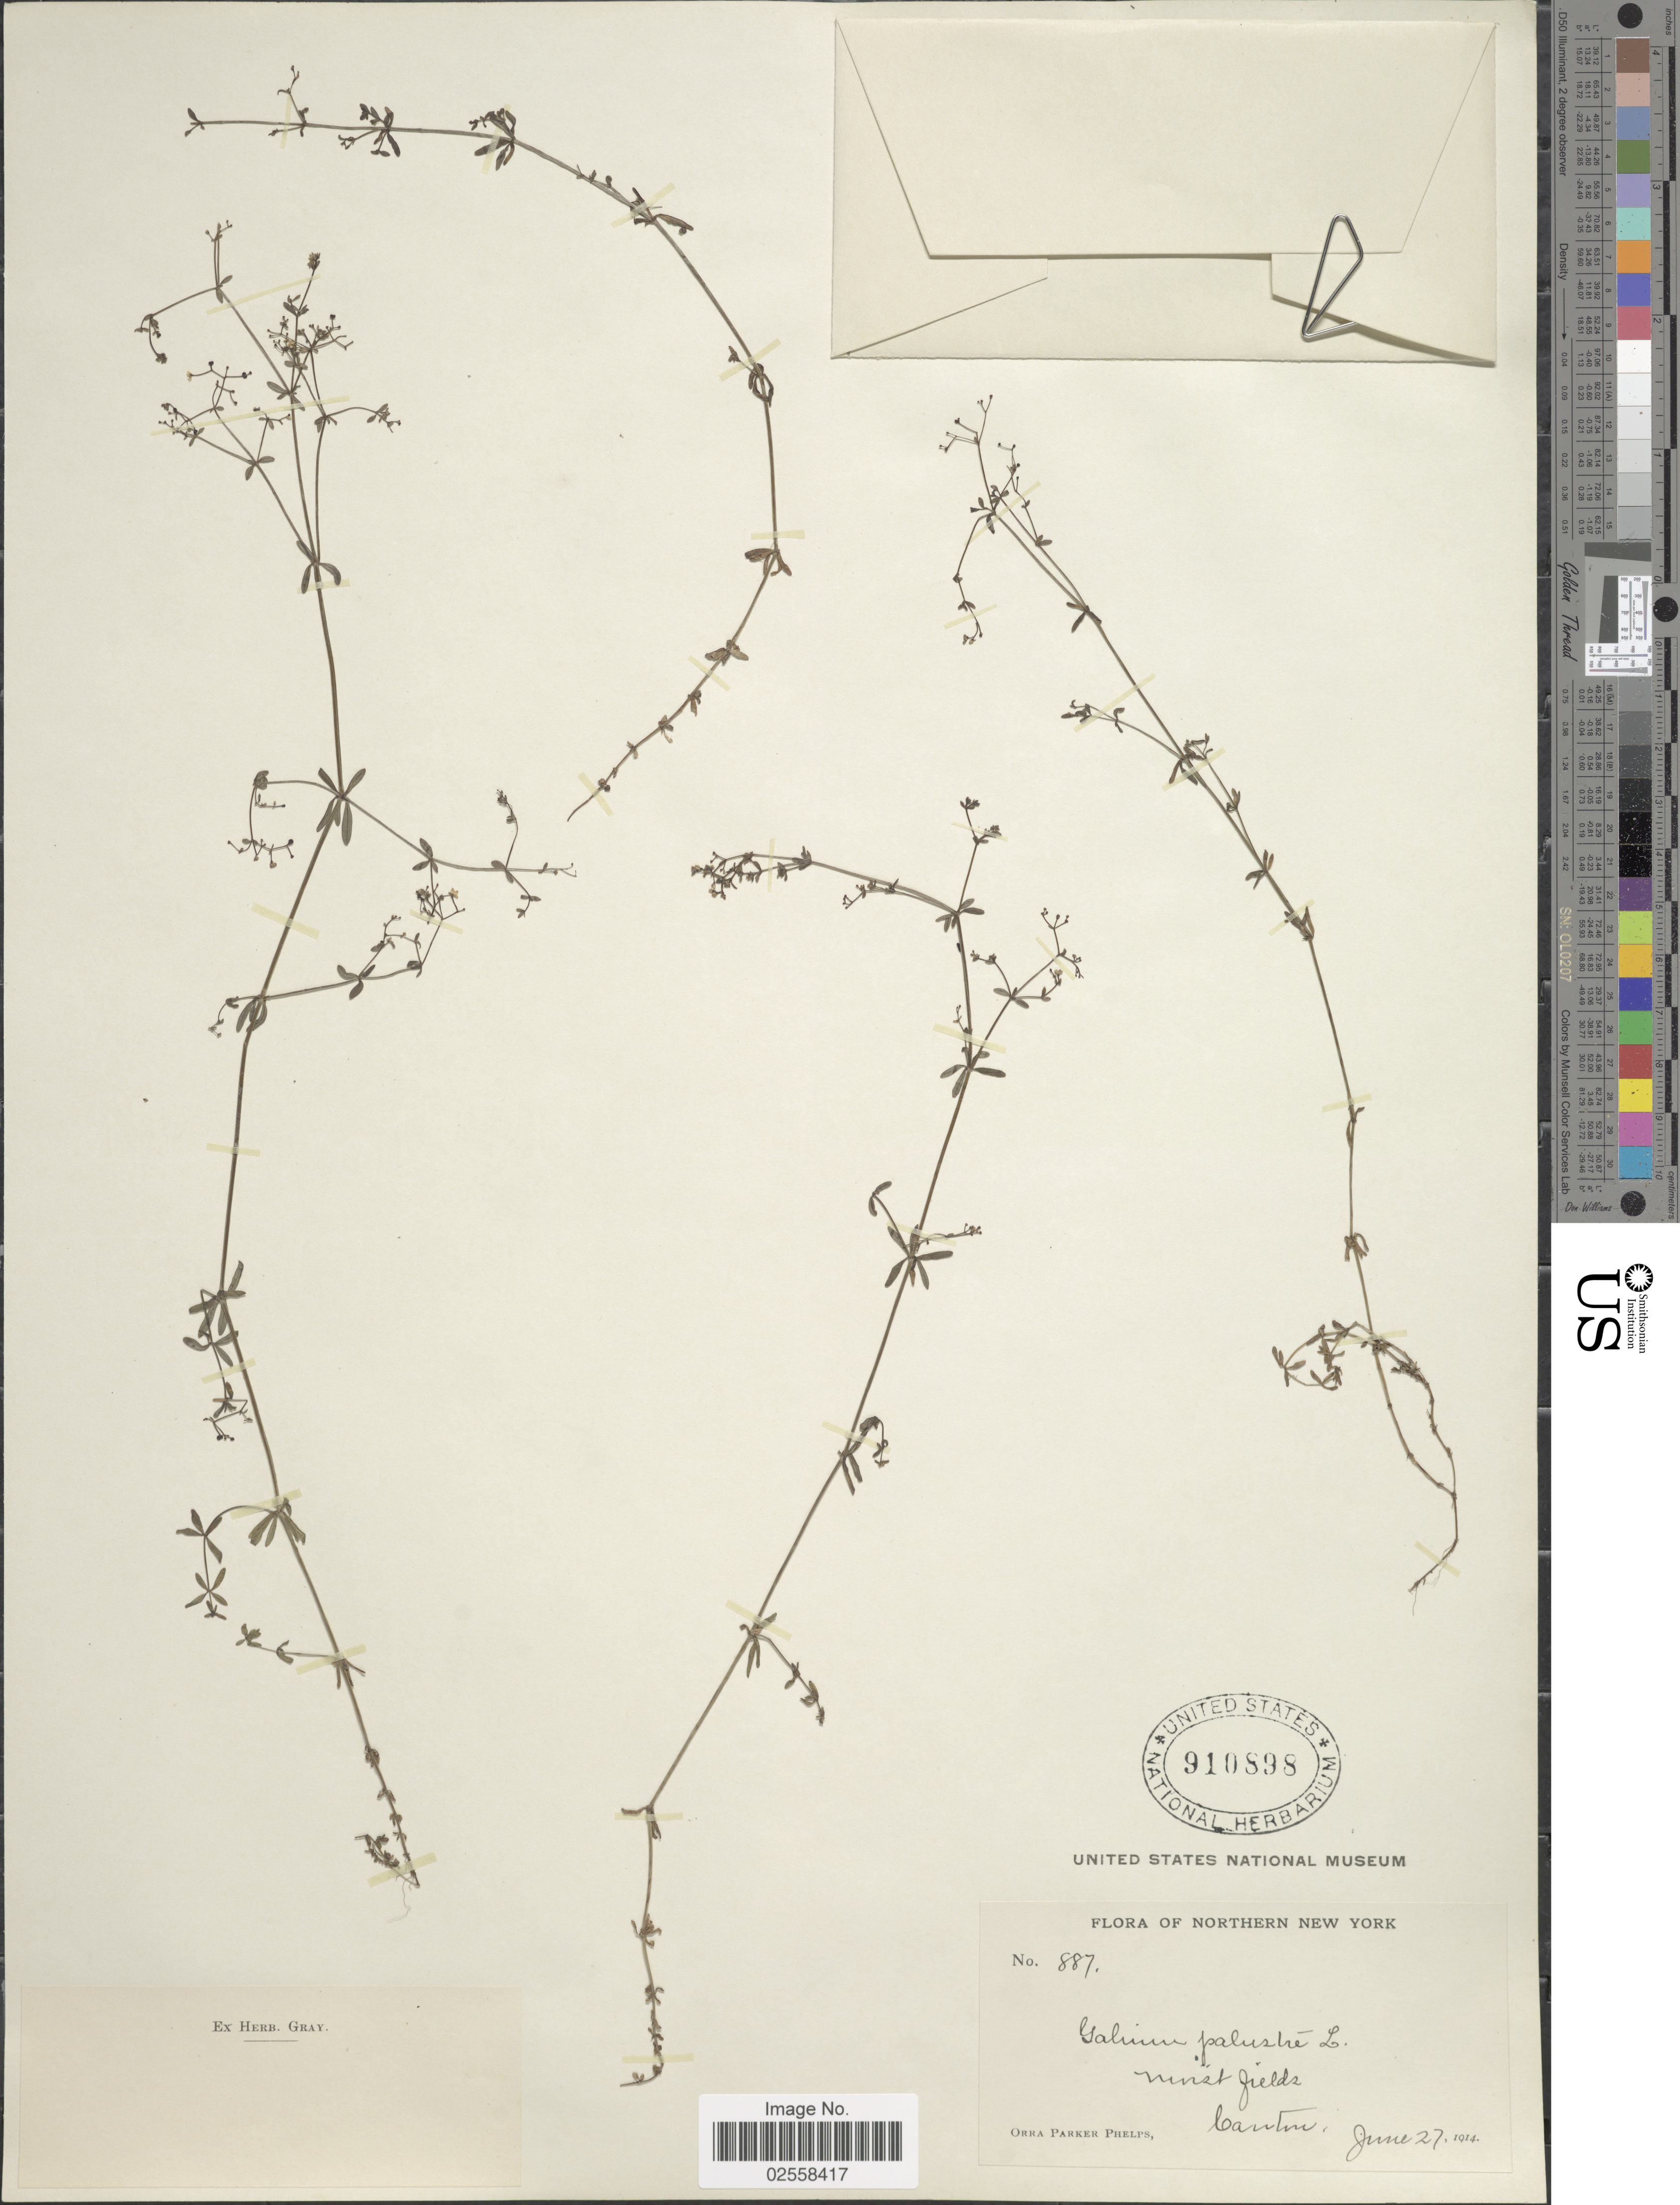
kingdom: Plantae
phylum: Tracheophyta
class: Magnoliopsida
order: Gentianales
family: Rubiaceae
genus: Galium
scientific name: Galium plumosum subsp. plumosum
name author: Rusby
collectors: O. P. Phelps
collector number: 887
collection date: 1914-06-27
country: United States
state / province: New York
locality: Northern New York, Ninst [interpreted] fields. Canton.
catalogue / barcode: US 910898